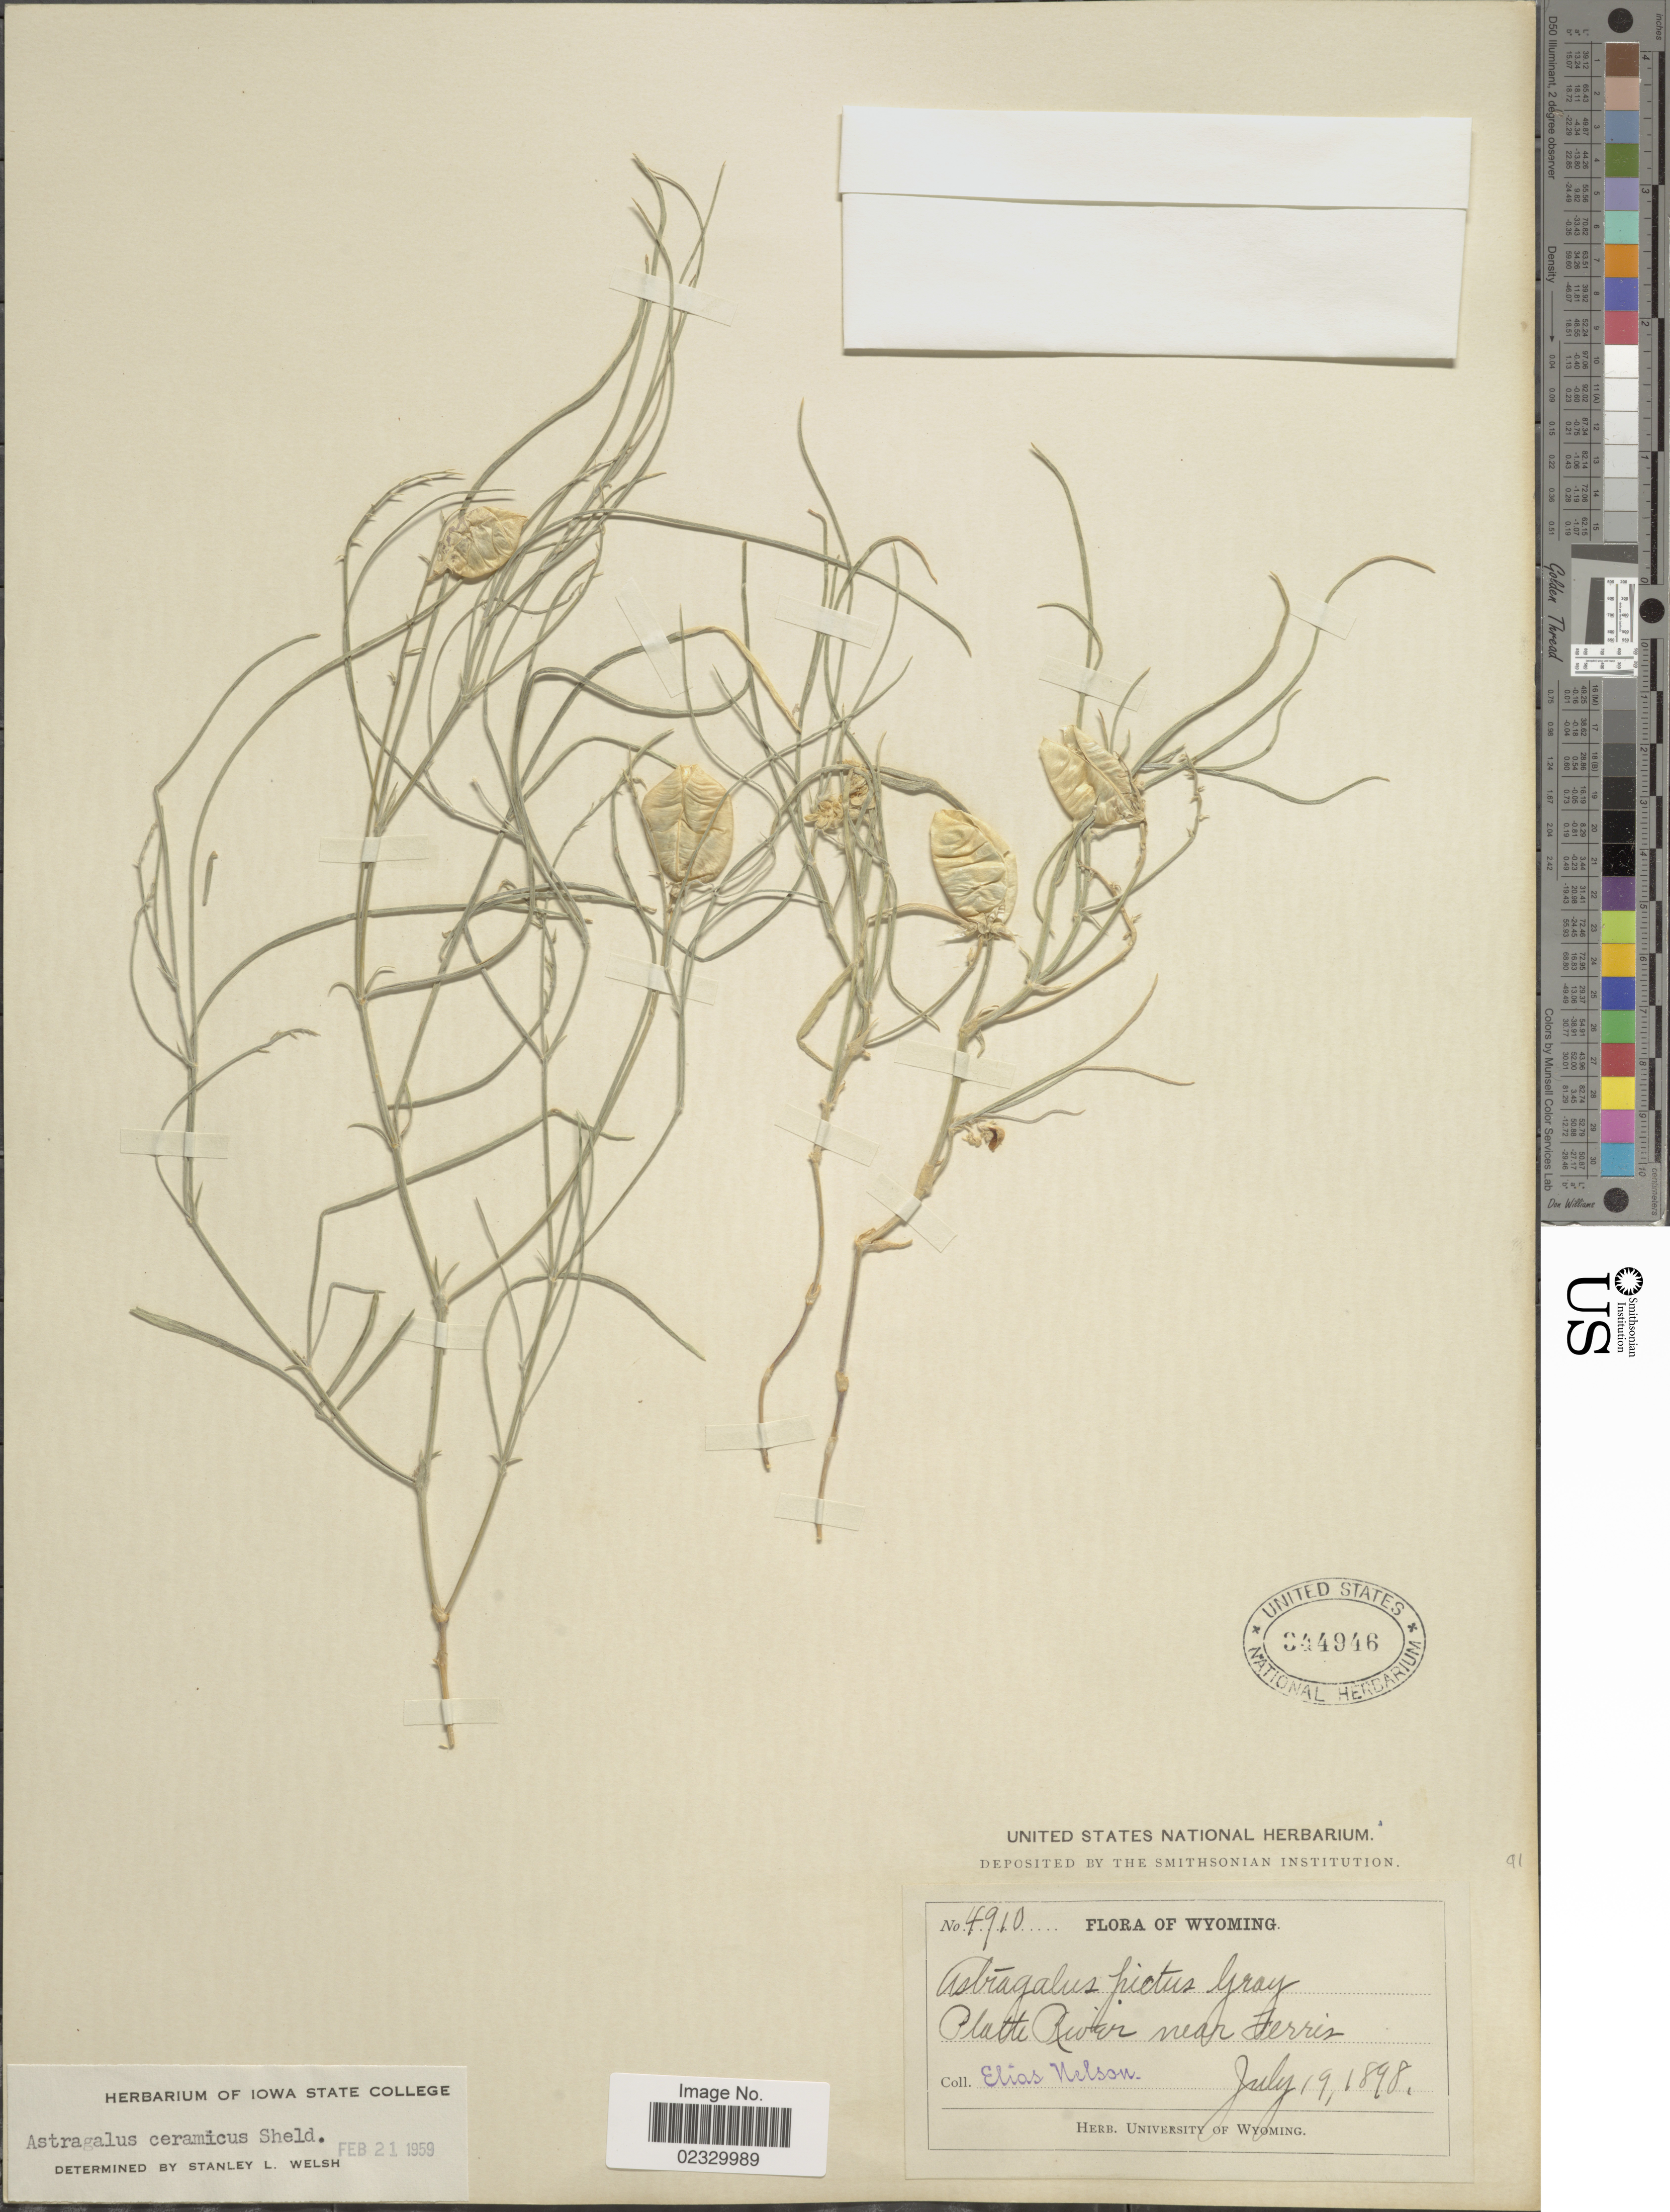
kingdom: Plantae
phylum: Tracheophyta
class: Magnoliopsida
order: Fabales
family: Fabaceae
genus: Astragalus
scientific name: Astragalus ceramicus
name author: E. Sheld.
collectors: E. Nelson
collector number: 4910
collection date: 1898-07-19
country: United States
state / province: Wyoming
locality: Platte River near Ferris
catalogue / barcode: US 344946